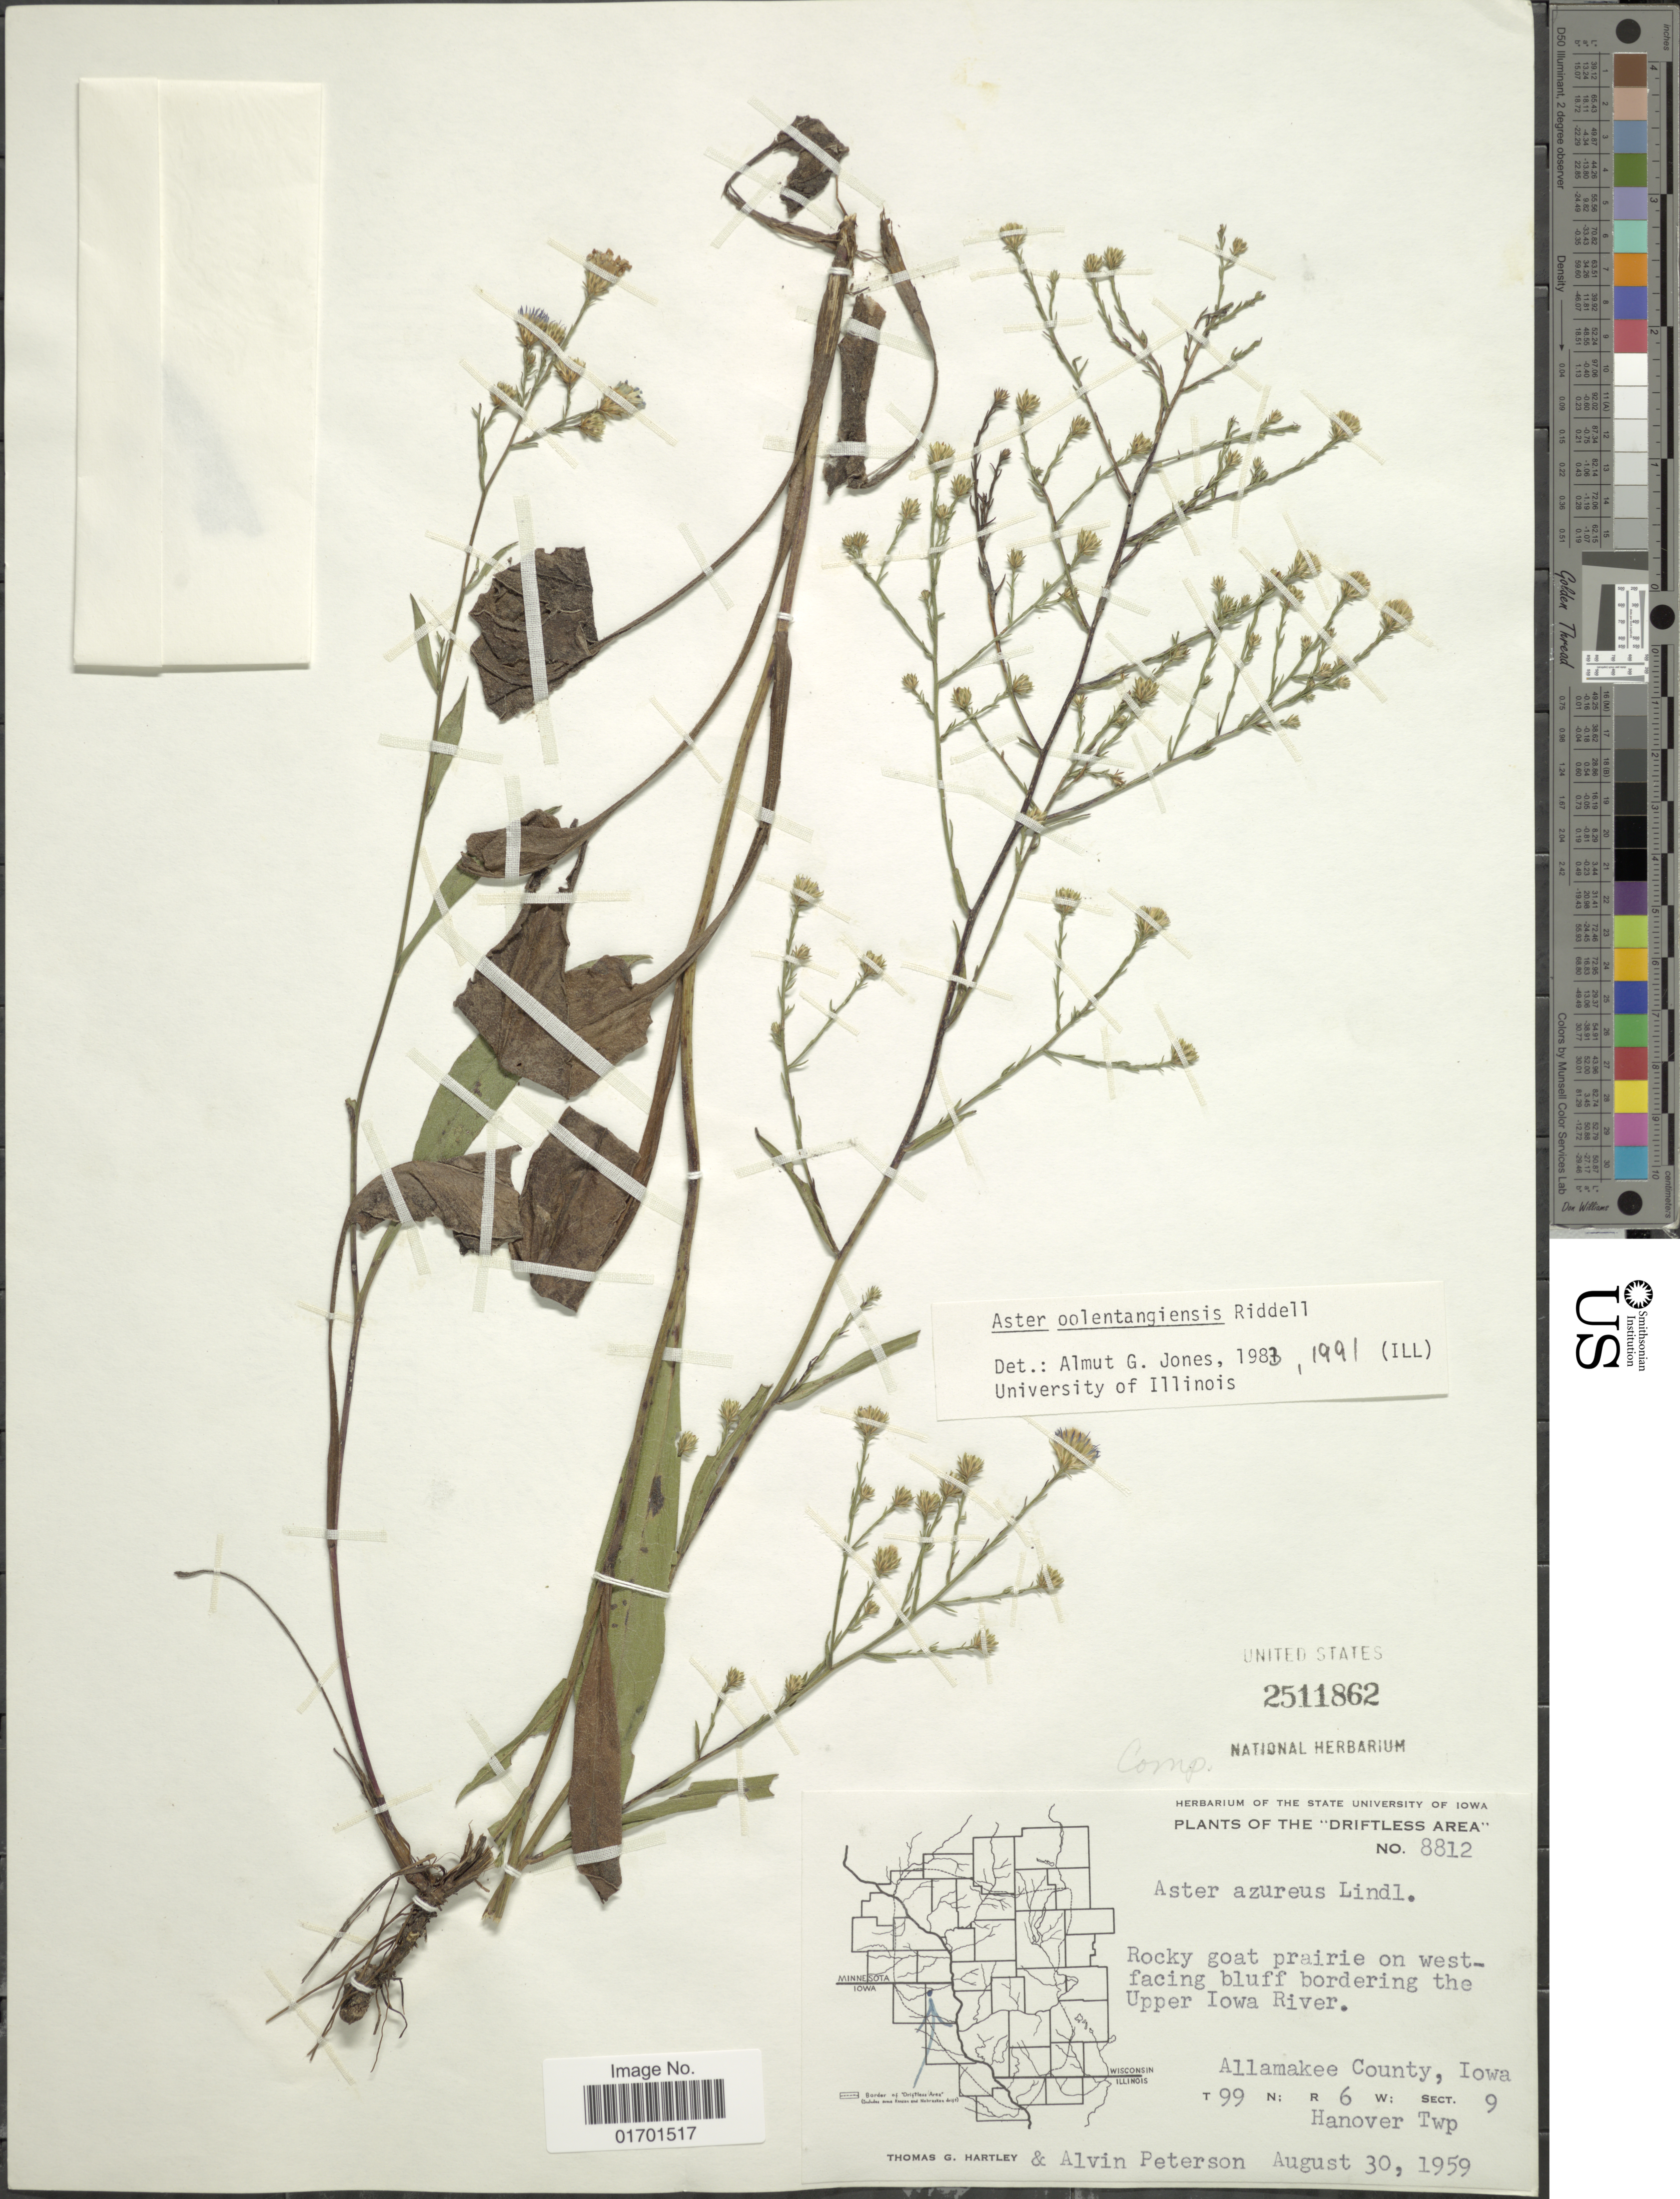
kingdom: Plantae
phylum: Tracheophyta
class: Magnoliopsida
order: Asterales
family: Asteraceae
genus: Symphyotrichum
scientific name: Symphyotrichum oolentangiense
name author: (Riddell) G.L. Nesom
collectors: T. G. Hartley & A. M. Peterson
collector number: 8812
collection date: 1959-08-30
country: United States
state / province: Iowa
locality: The "Driftless Area", Rocky goat prairie on west-facing bluff bordering the Upper Iowa River, Allamakee County, Hanover Twp., T 99 N: R 6 W: Sect. 9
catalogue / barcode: US 2511862